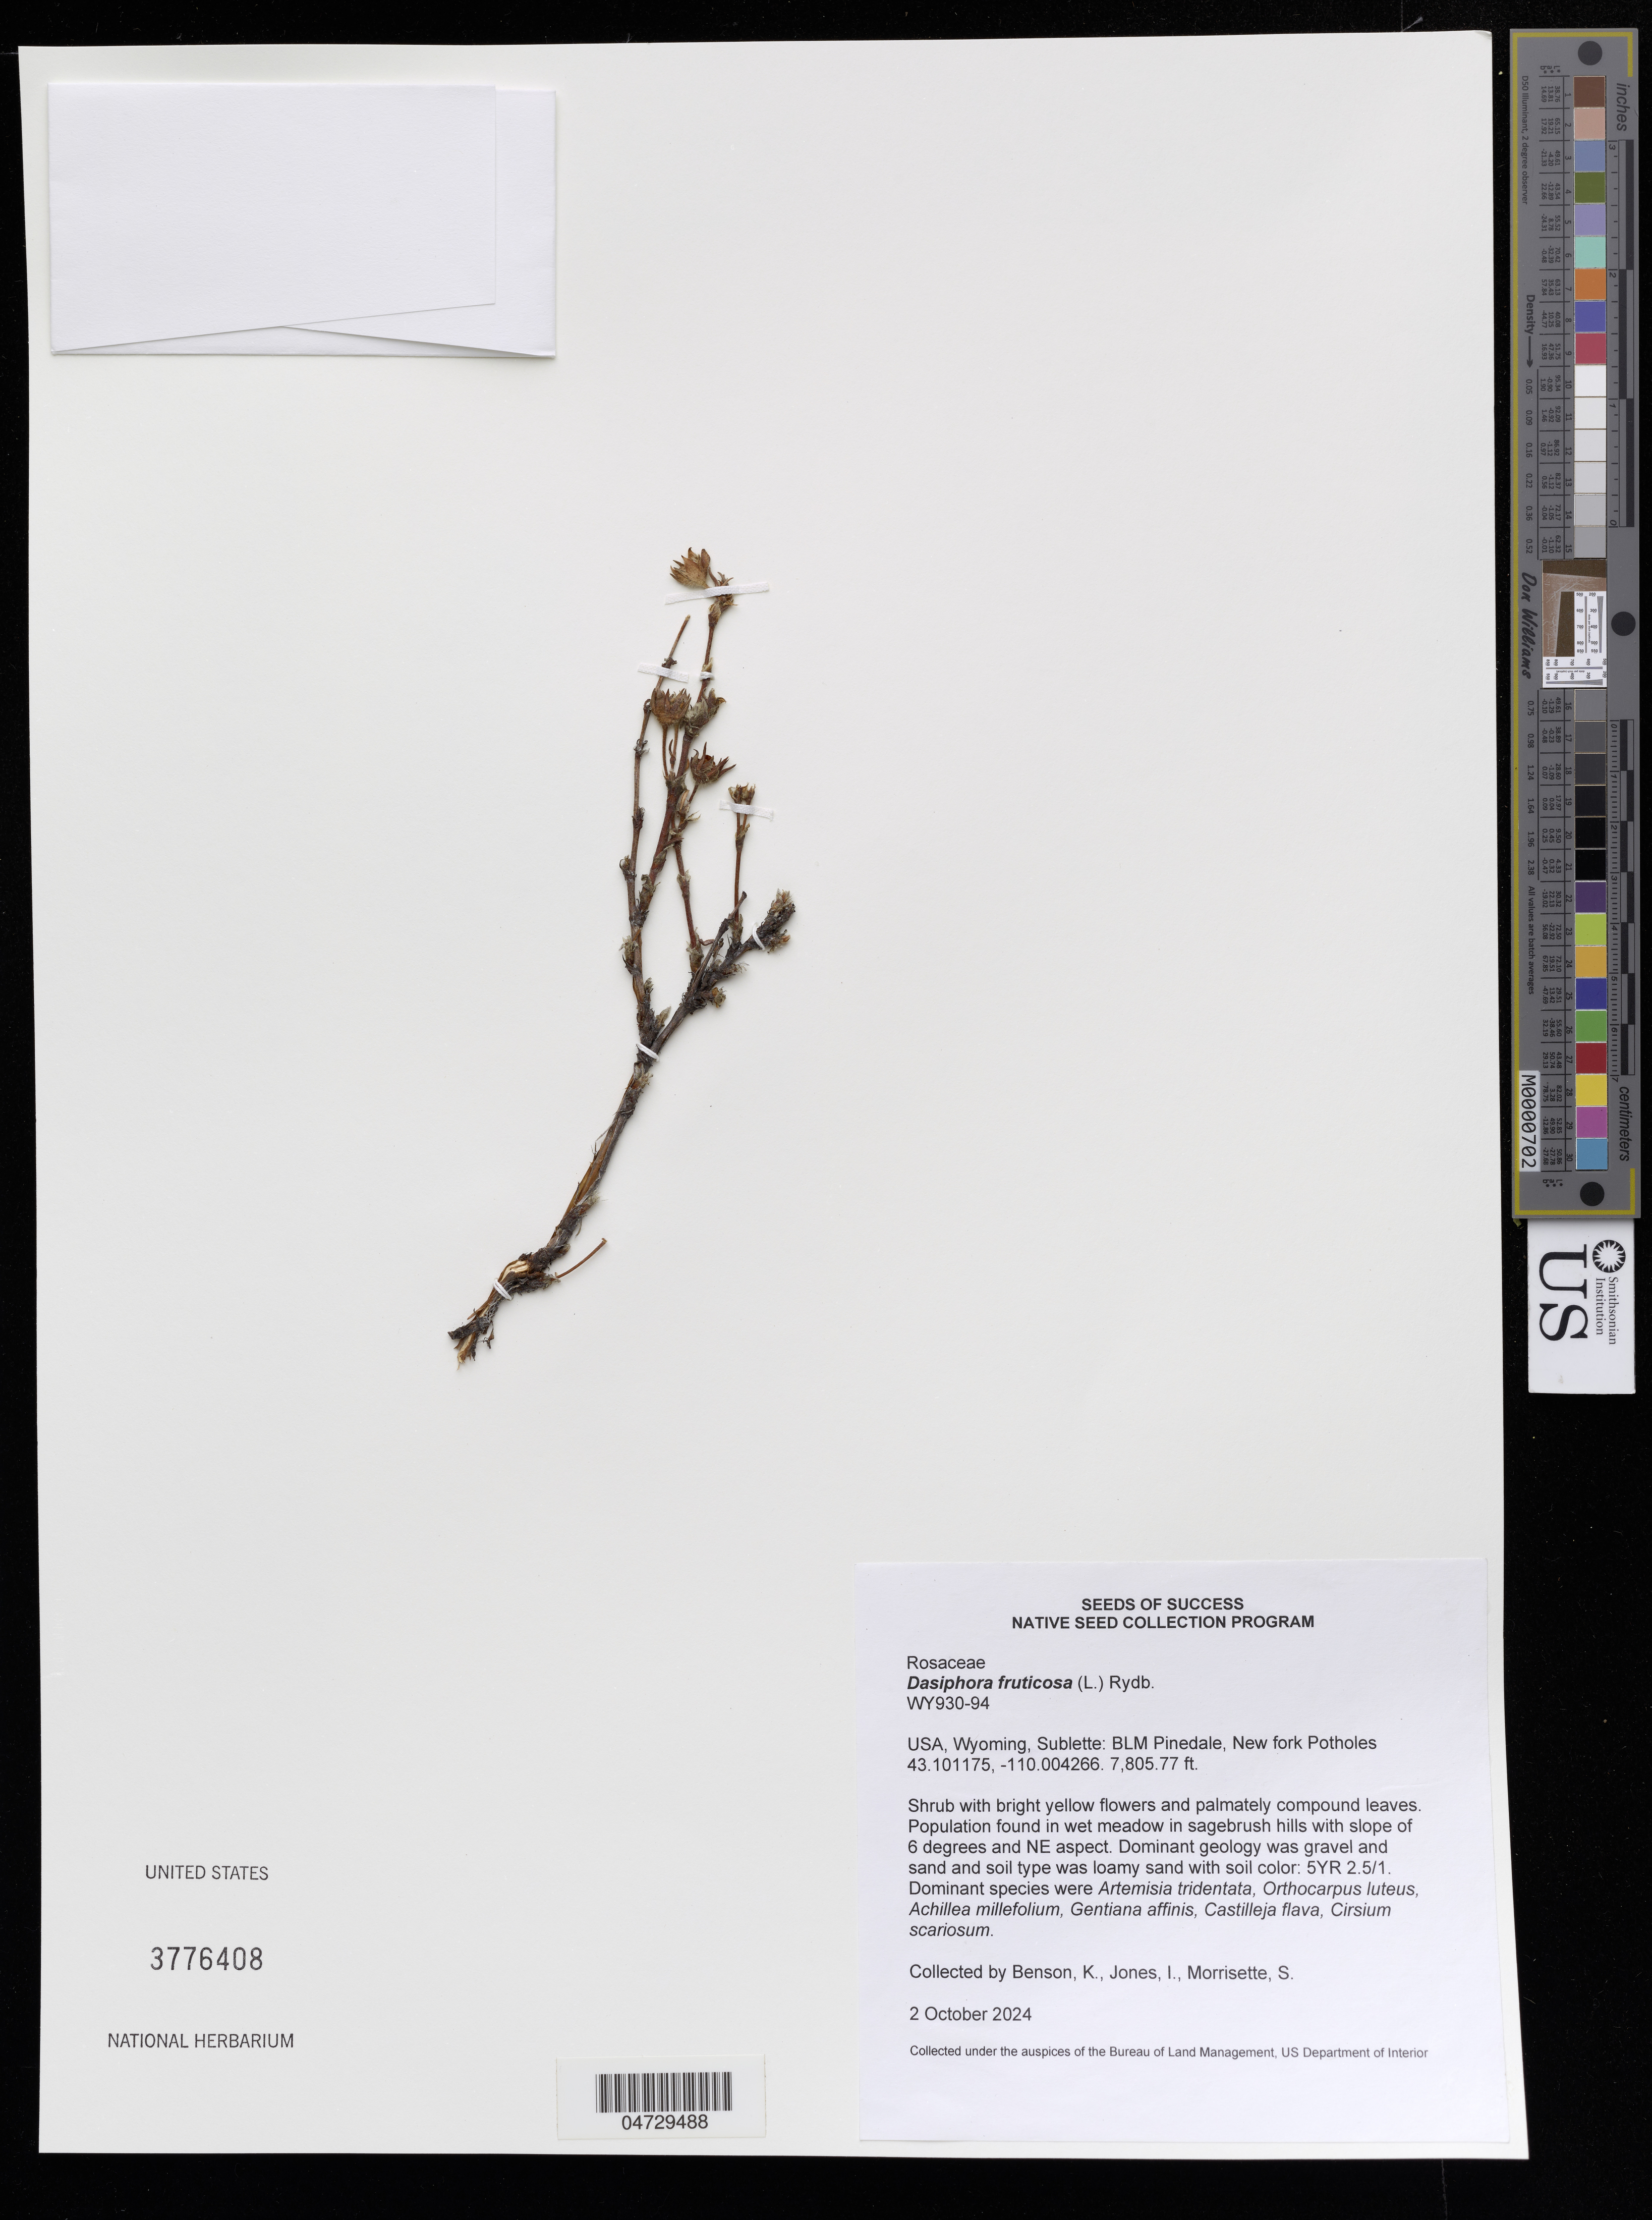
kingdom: Plantae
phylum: Tracheophyta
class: Magnoliopsida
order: Rosales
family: Rosaceae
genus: Dasiphora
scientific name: Dasiphora fruticosa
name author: (L.) Rydb.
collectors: K. Benson, I. Jones & S. Morrisette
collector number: WY930-94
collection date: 2024-10-02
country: United States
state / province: Wyoming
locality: Sublette: BLM Pinedale, New fork Potholes.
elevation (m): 2379.2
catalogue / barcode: US 3776408